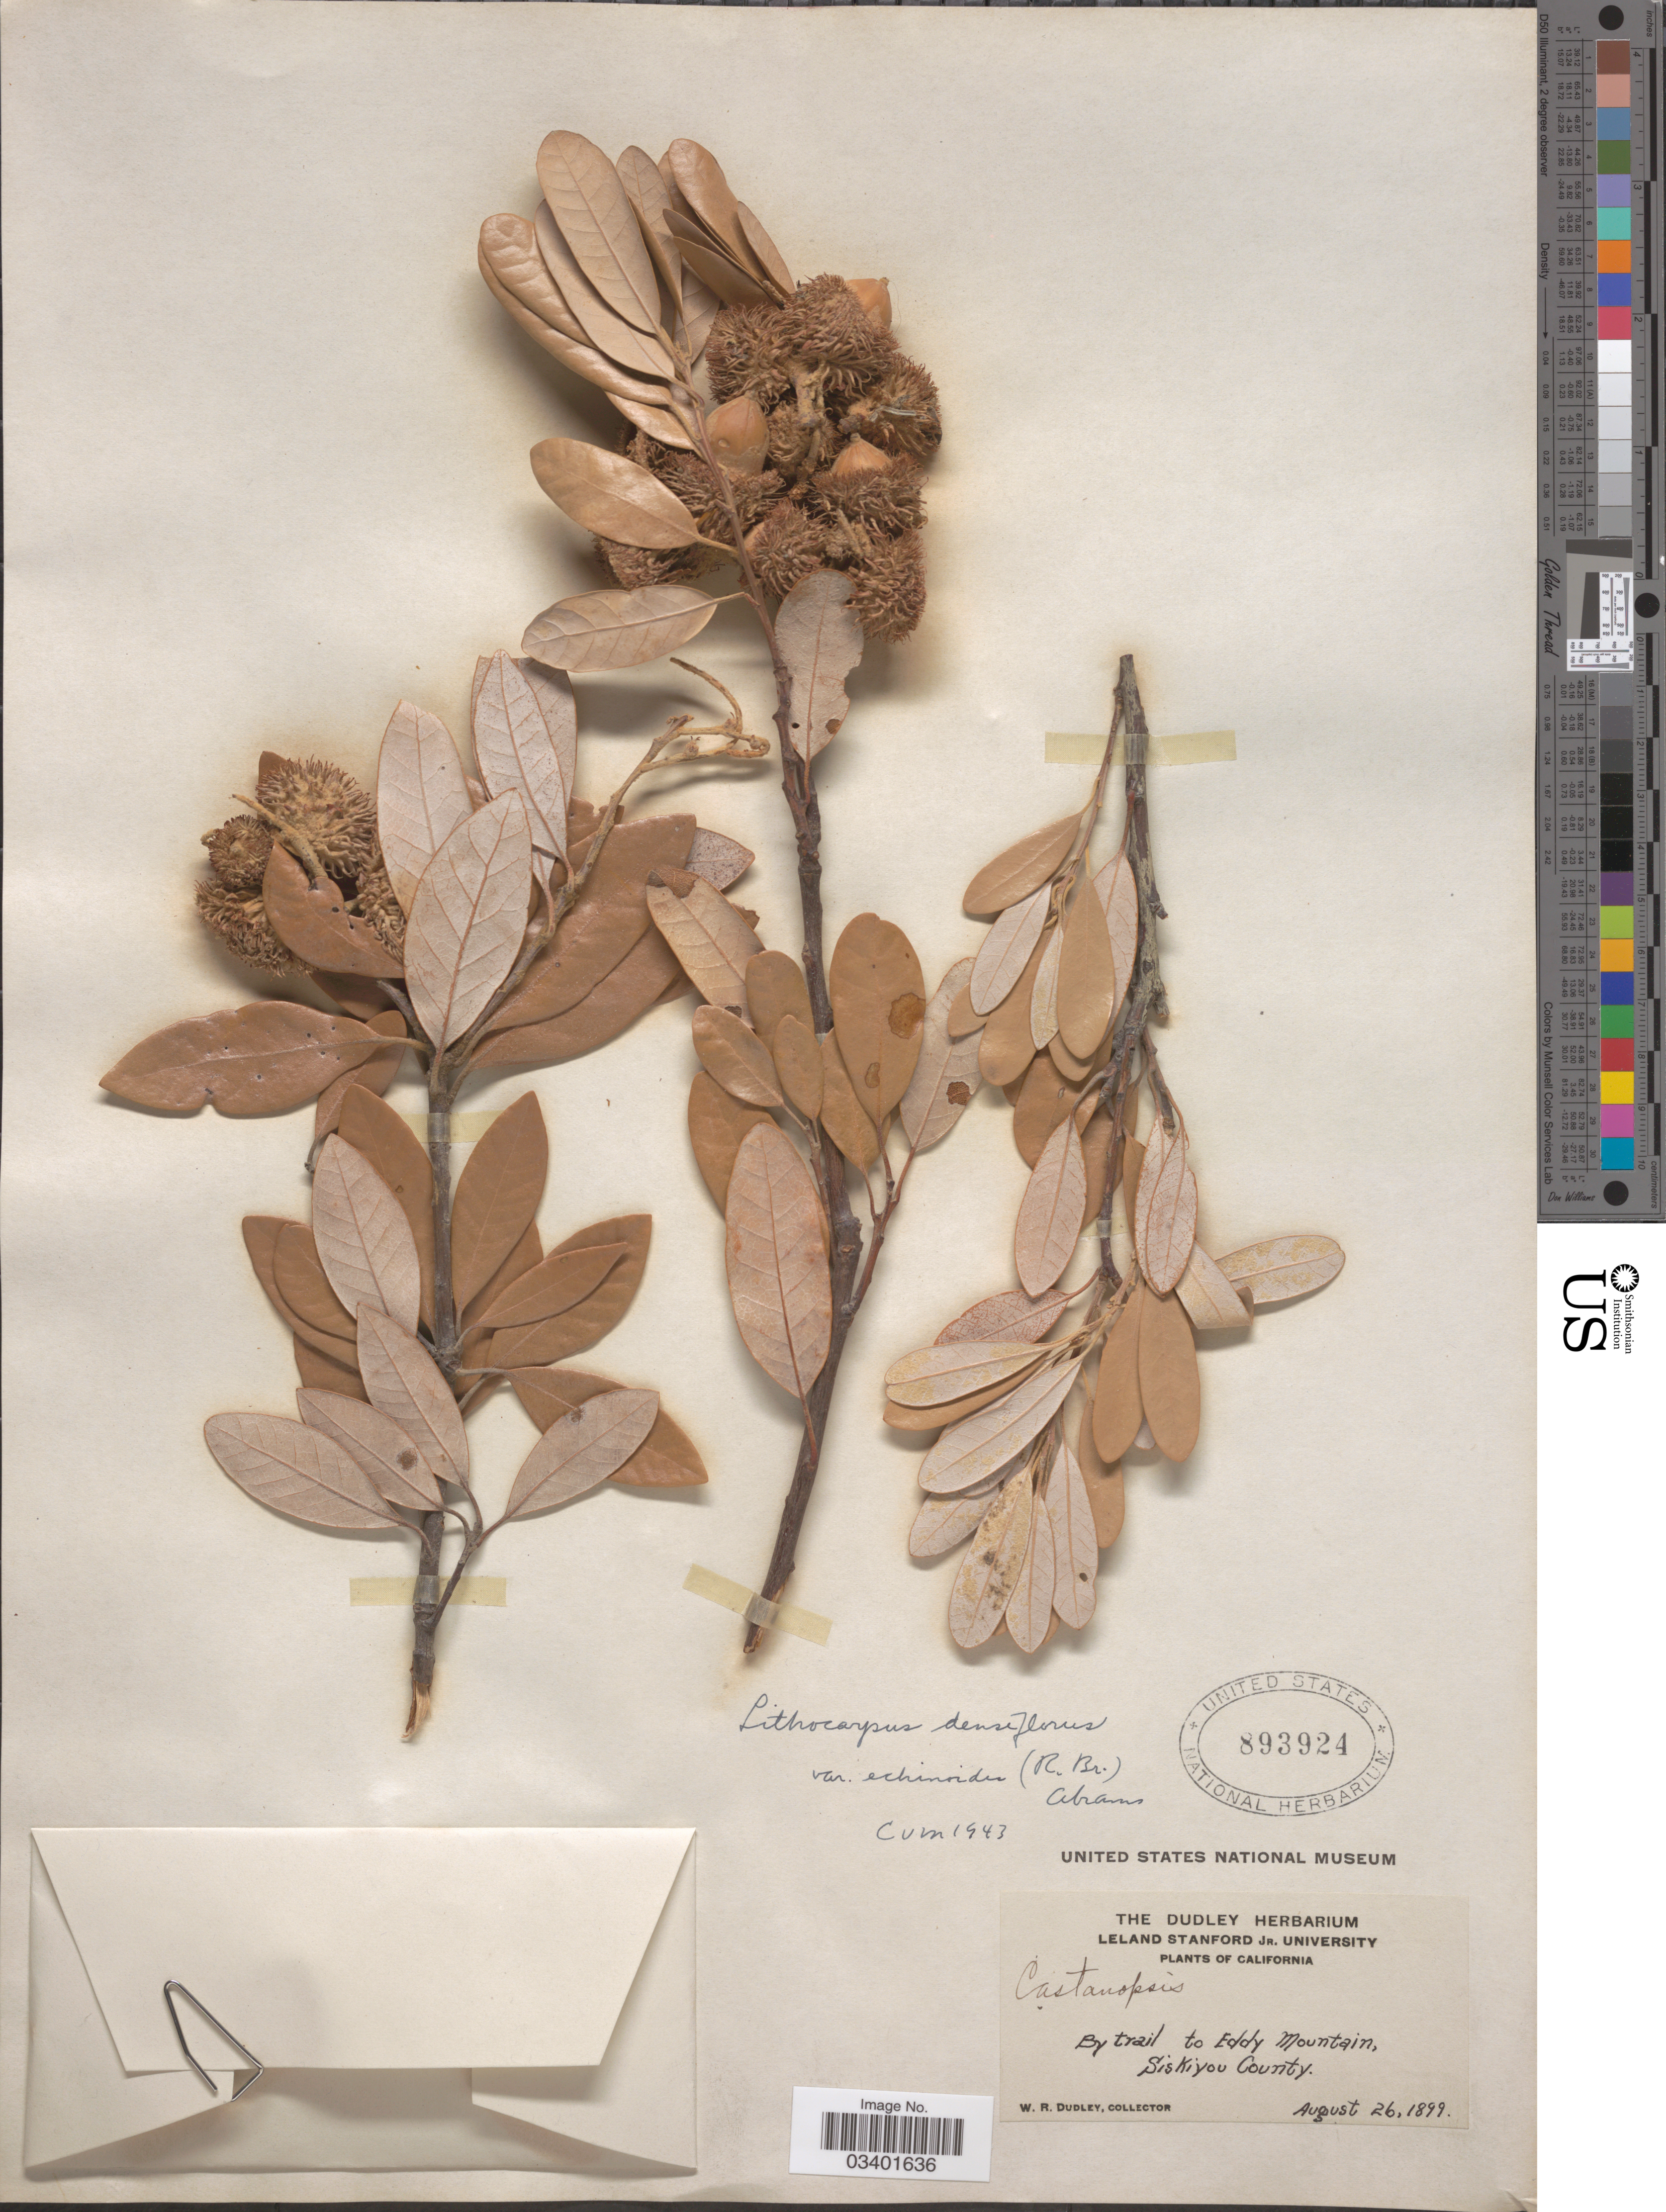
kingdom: Plantae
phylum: Tracheophyta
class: Magnoliopsida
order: Fagales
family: Fagaceae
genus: Notholithocarpus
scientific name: Notholithocarpus densiflorus var. echinoides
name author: (R. Br.ter) P. S. Manos et al.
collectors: W. Dudley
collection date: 1899-08-26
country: United States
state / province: California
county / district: Siskiyou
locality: By trail to Eddy Mountain, Siskiyou County.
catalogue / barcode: US 893924